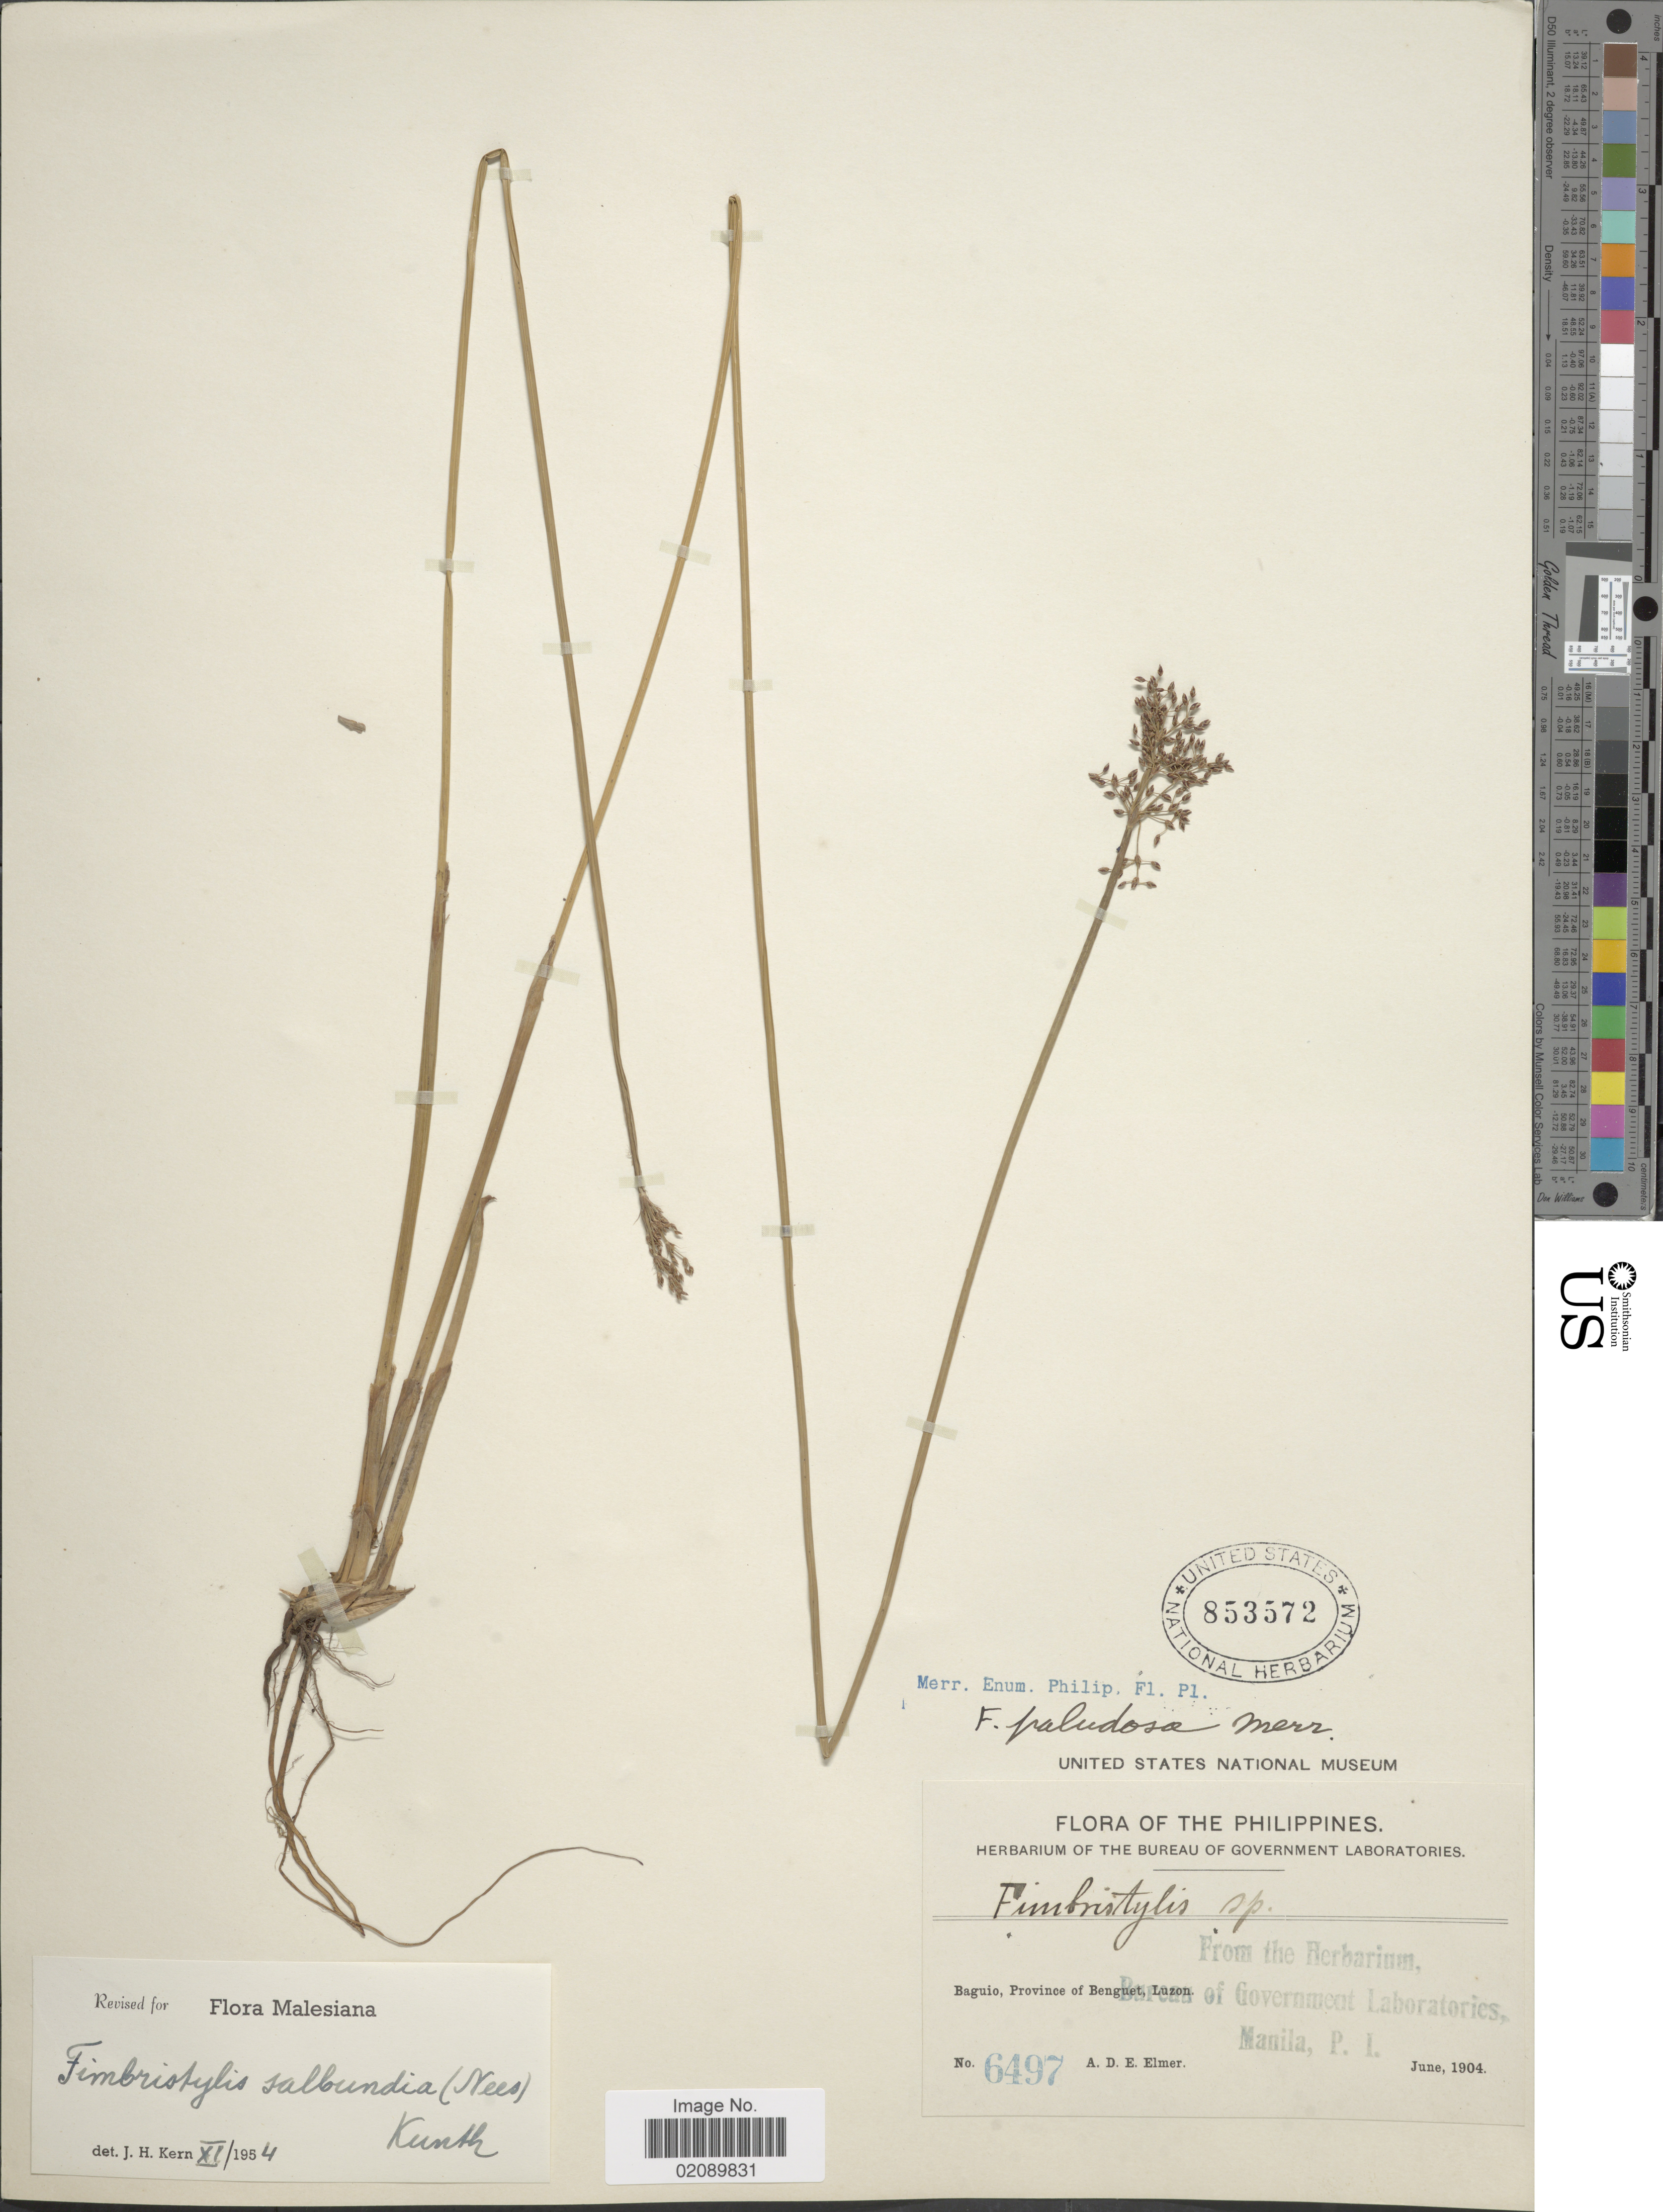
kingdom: Plantae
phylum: Tracheophyta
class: Liliopsida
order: Poales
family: Cyperaceae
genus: Fimbristylis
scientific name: Fimbristylis salbundia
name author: (Nees) Kunth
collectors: A. D. E. Elmer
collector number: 6497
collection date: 1904-06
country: Philippines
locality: Baguio, Province of Benguet, Luzon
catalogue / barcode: US 853572